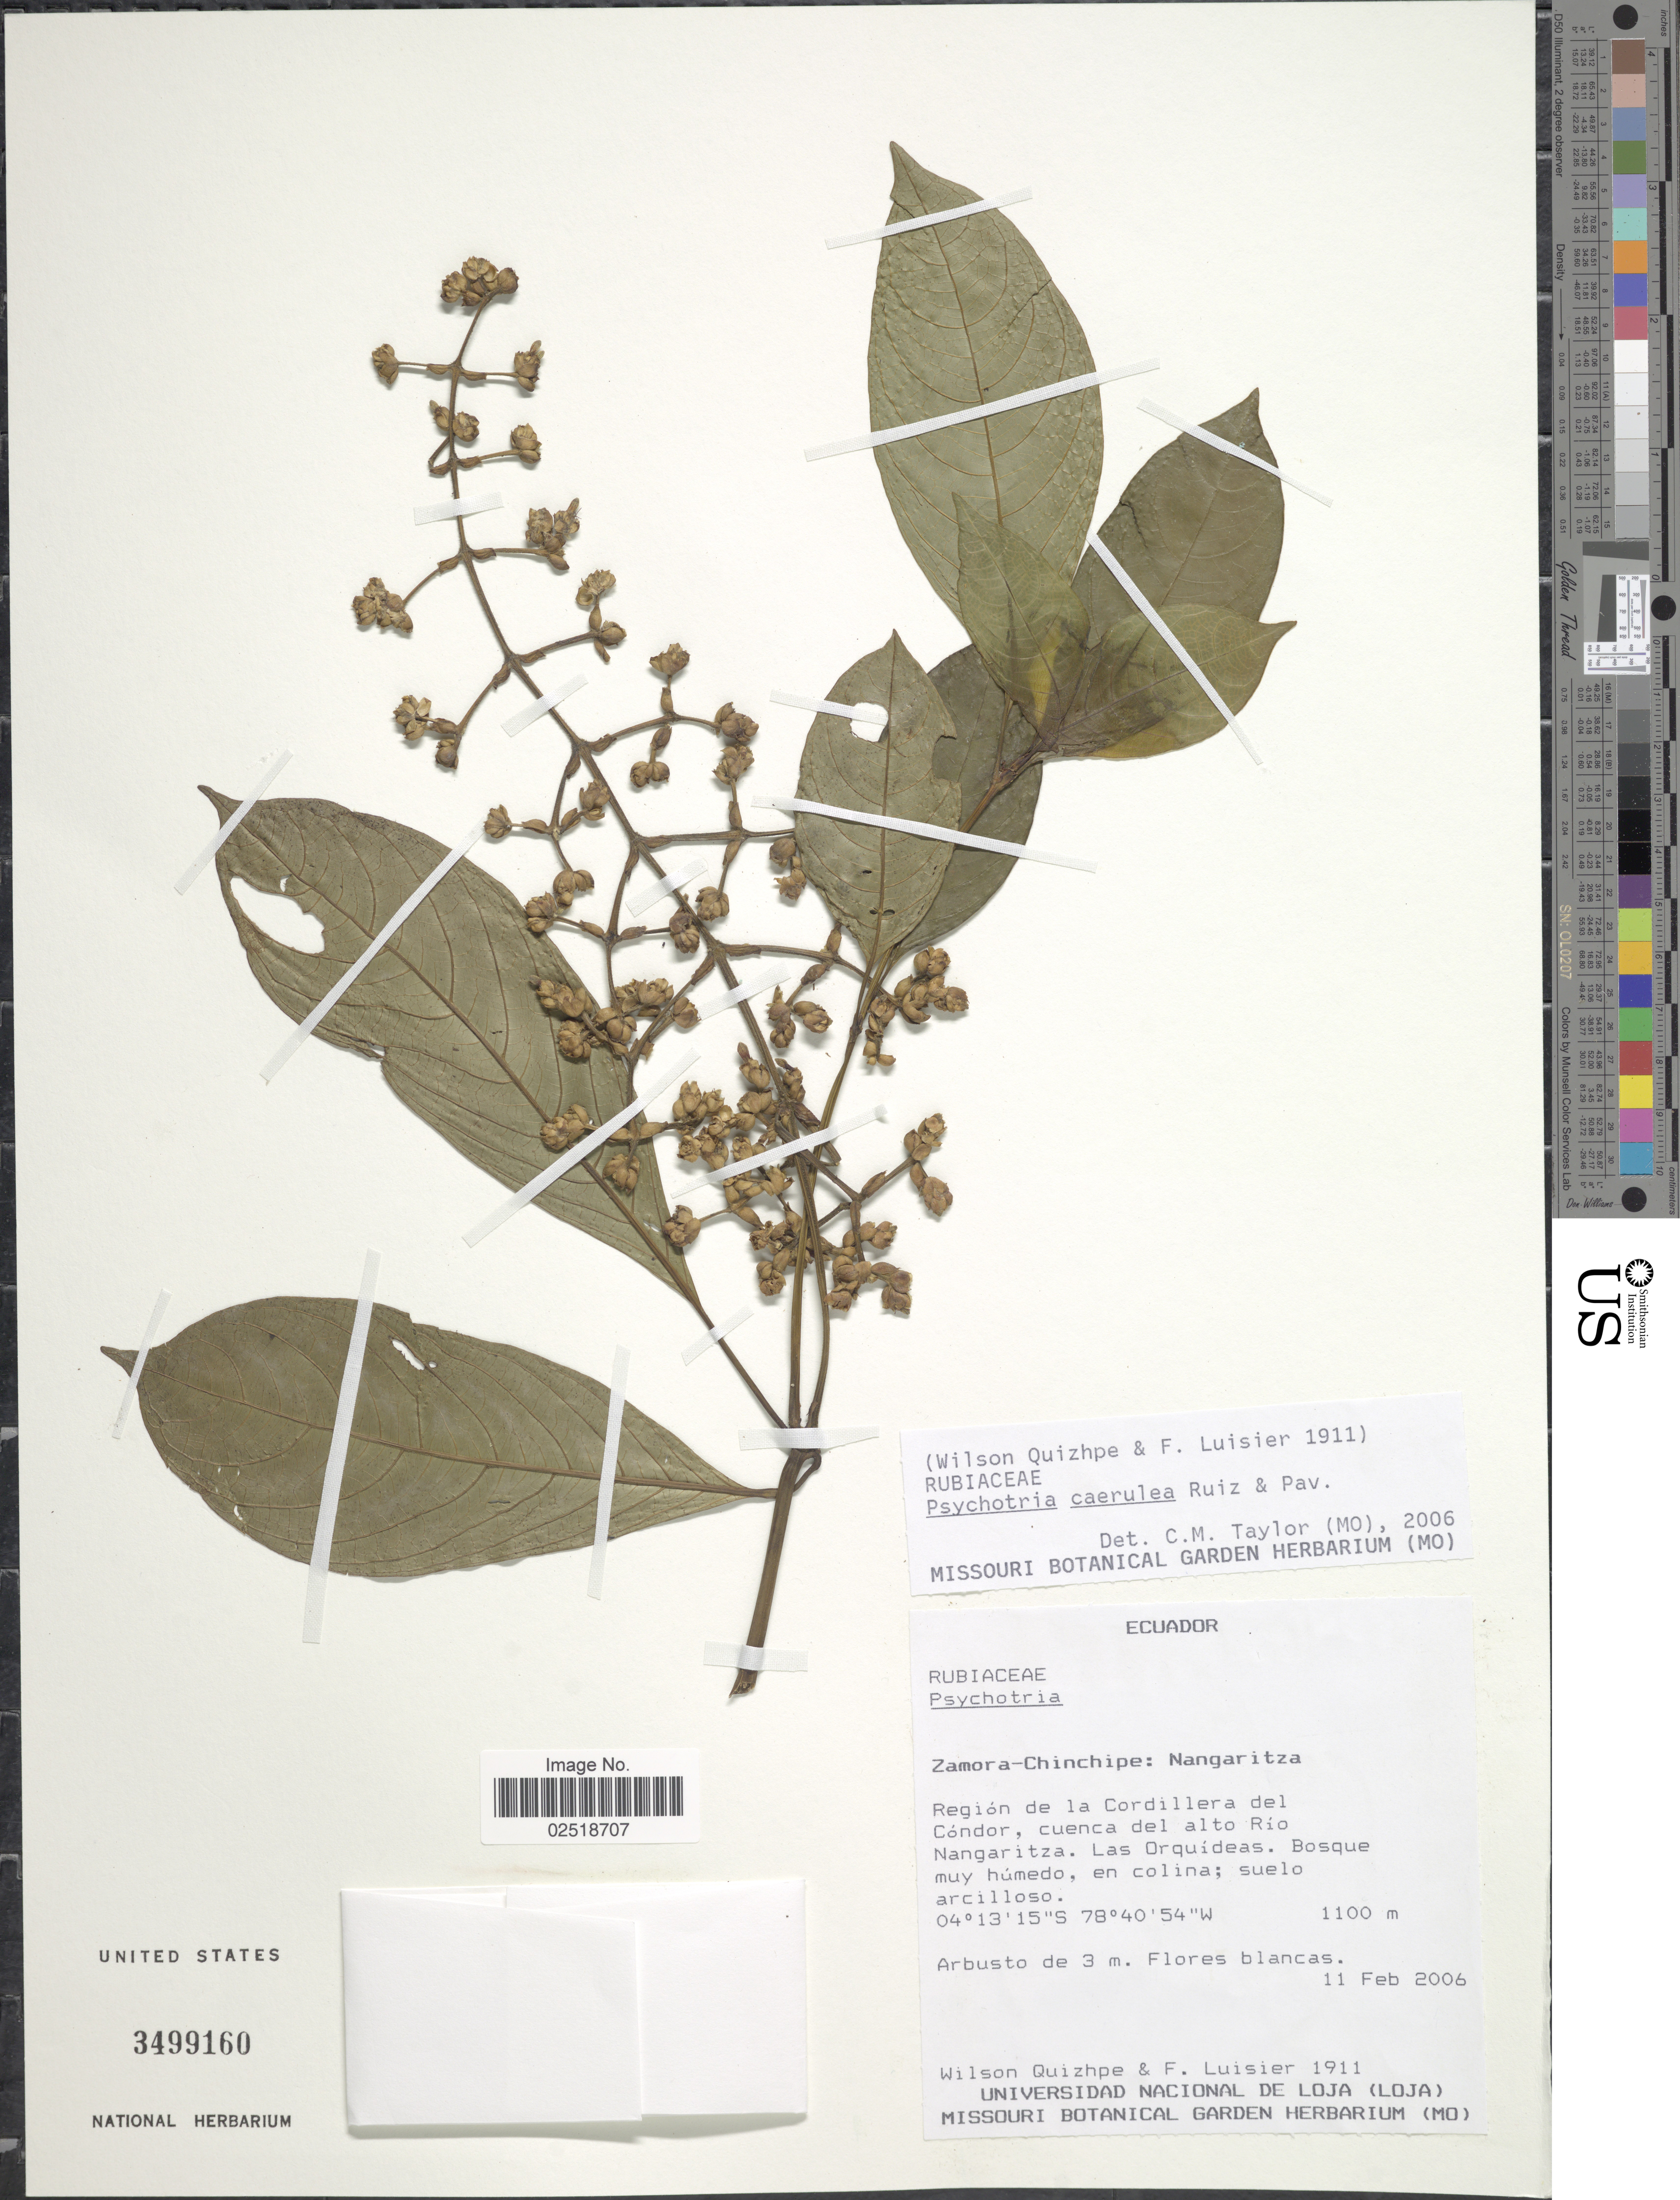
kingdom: Plantae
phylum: Tracheophyta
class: Magnoliopsida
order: Gentianales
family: Rubiaceae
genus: Psychotria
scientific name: Psychotria caerulea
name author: Ruiz & Pav.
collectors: W. Quizhpe & F. Luisier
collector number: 1911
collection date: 2006-02-11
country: Ecuador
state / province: Zamora-Chinchipe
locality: Nangaritza, región de la Cordillera del Cóndor, cuenca del alto Río Nangaritza. las Orquídeas. Bosque muy húmedo, en colina; suelo arcilloso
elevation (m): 1100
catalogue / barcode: US 3499160